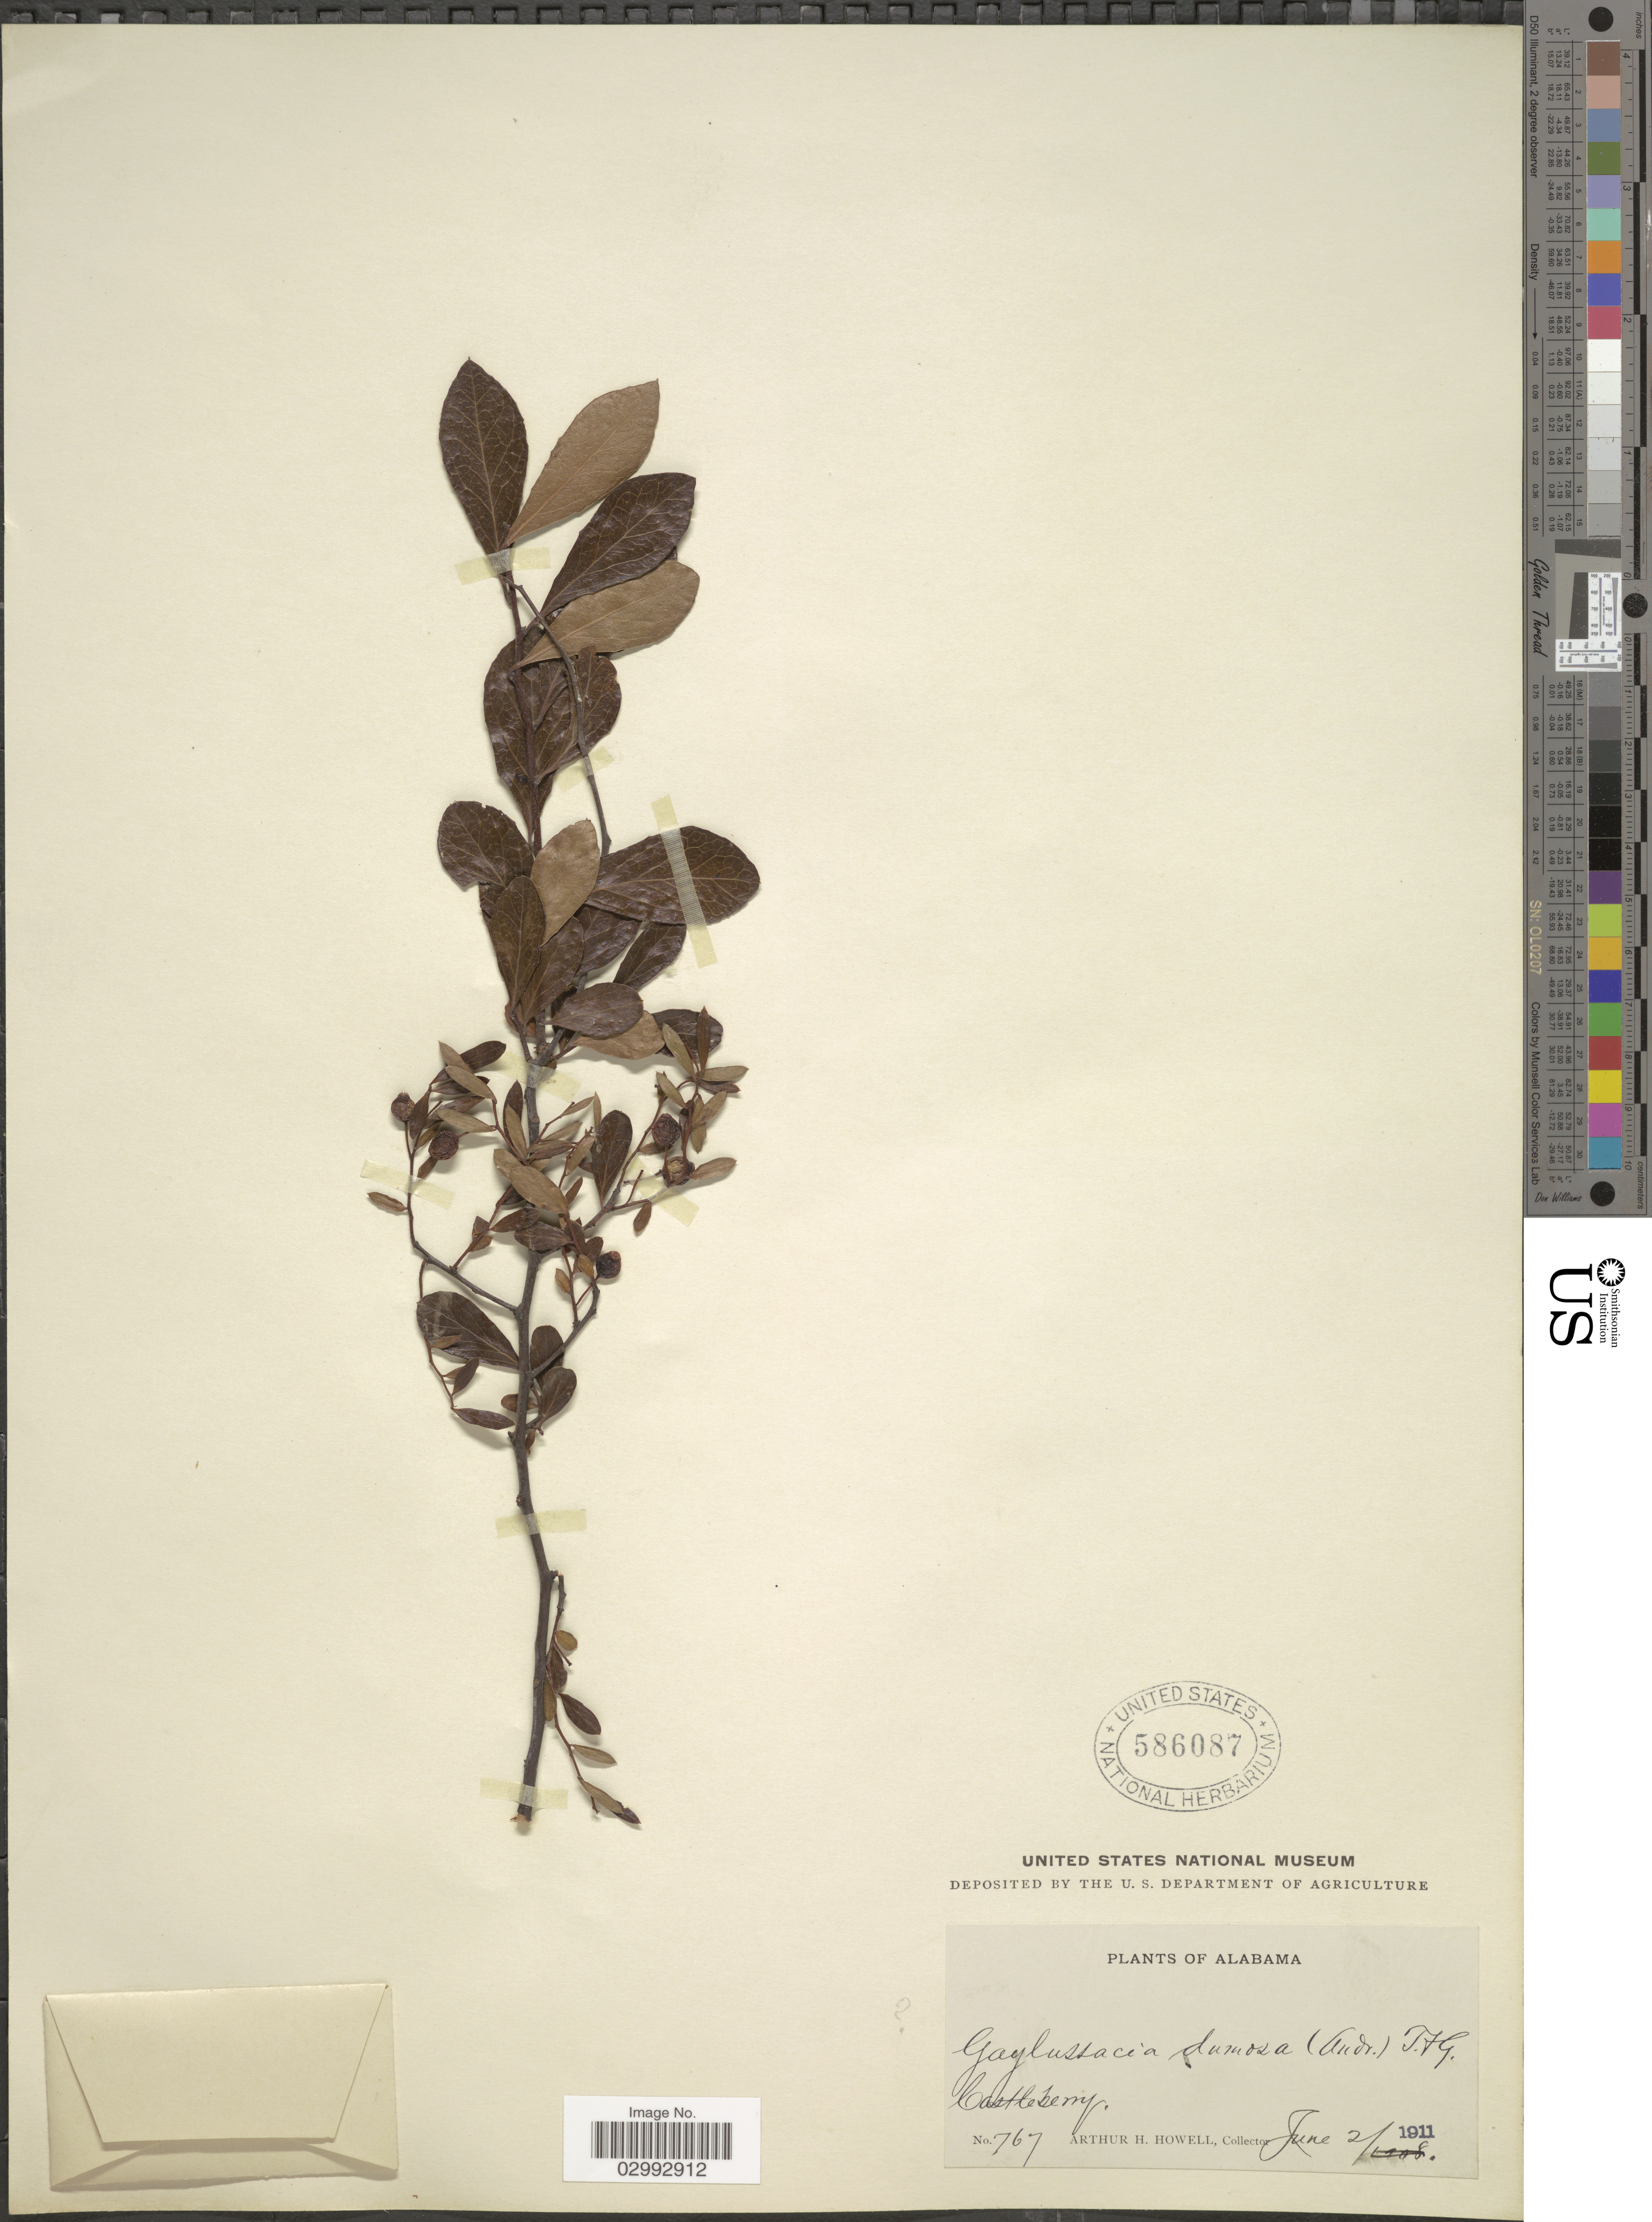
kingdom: Plantae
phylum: Tracheophyta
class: Magnoliopsida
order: Ericales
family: Ericaceae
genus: Batodendron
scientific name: Batodendron arboreum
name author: Nutt.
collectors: A. H. Howell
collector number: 767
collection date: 1911-06-21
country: United States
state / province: Alabama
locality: Castleberry.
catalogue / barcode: US 586087